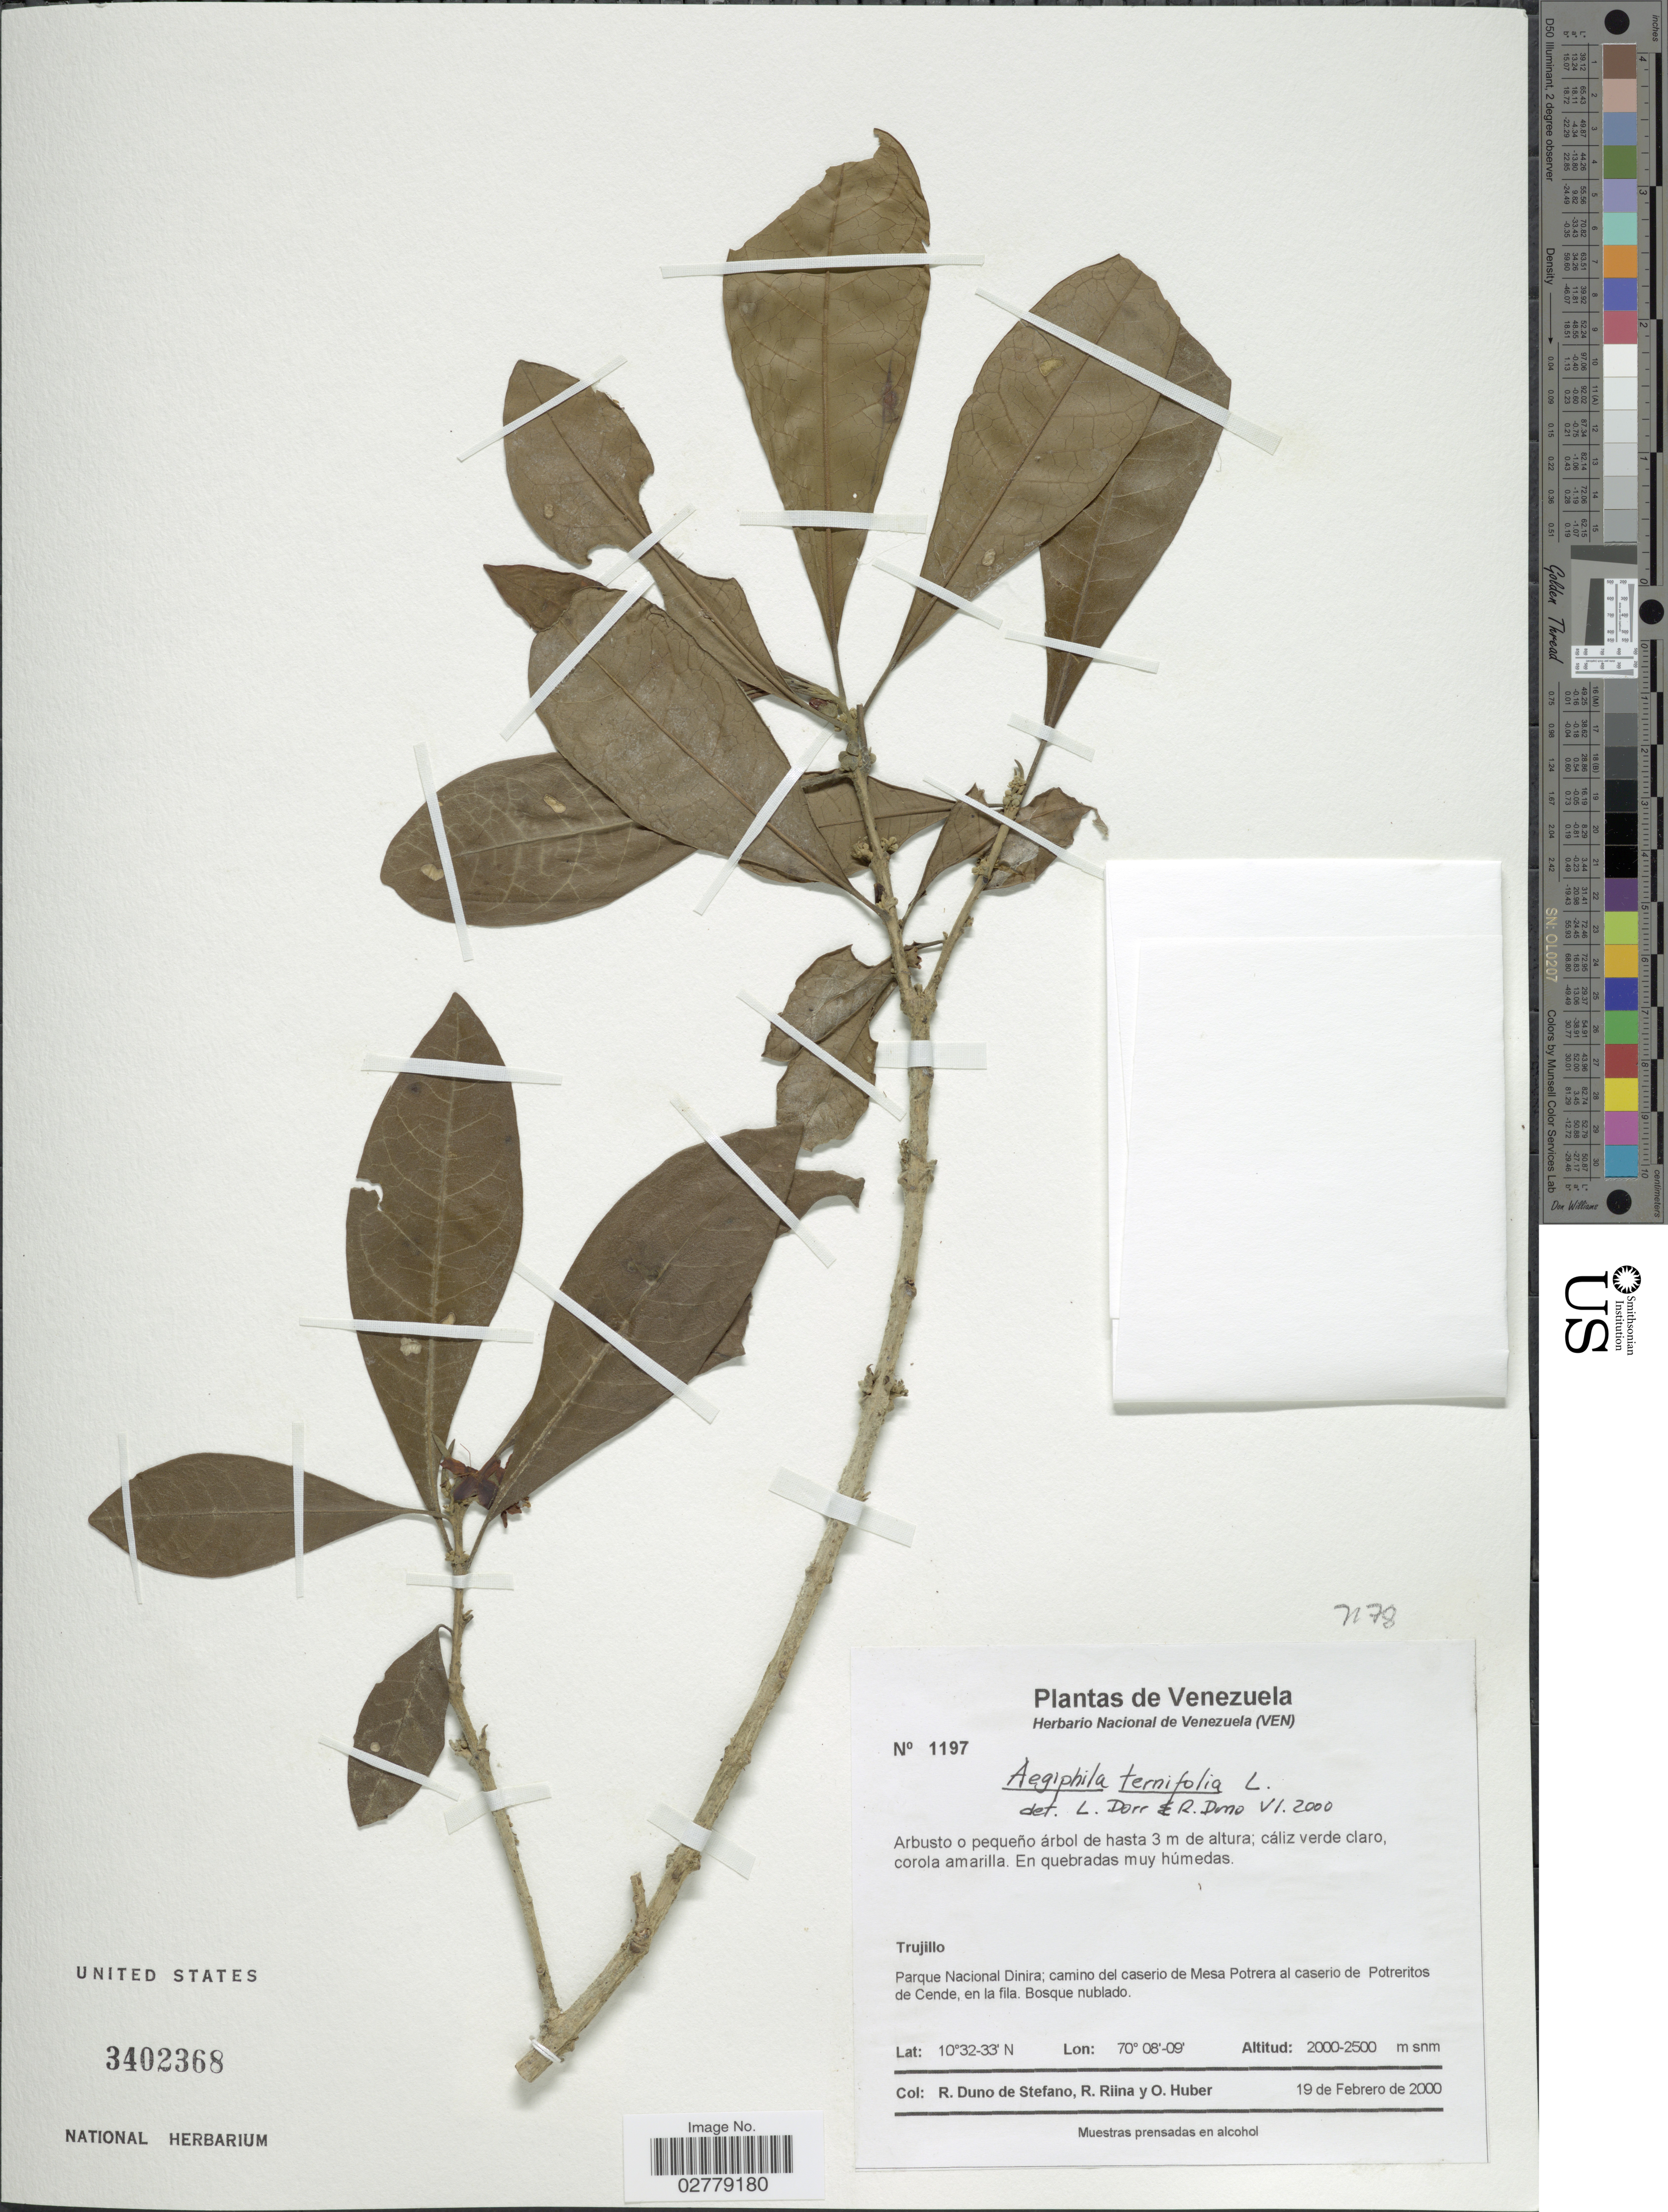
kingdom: Plantae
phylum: Tracheophyta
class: Magnoliopsida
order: Lamiales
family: Lamiaceae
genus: Aegiphila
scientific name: Aegiphila ternifolia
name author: (Kunth) Moldenke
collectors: R. Duno de Stefano, R. Riina & O. Huber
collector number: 1197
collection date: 2000-02-19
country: Venezuela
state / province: Trujillo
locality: Parque Nacional Dinira, camino del caserio de Mesa Potrera al caserio de Potreritos de Cende, en la fila.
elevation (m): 2000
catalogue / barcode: US 3402368